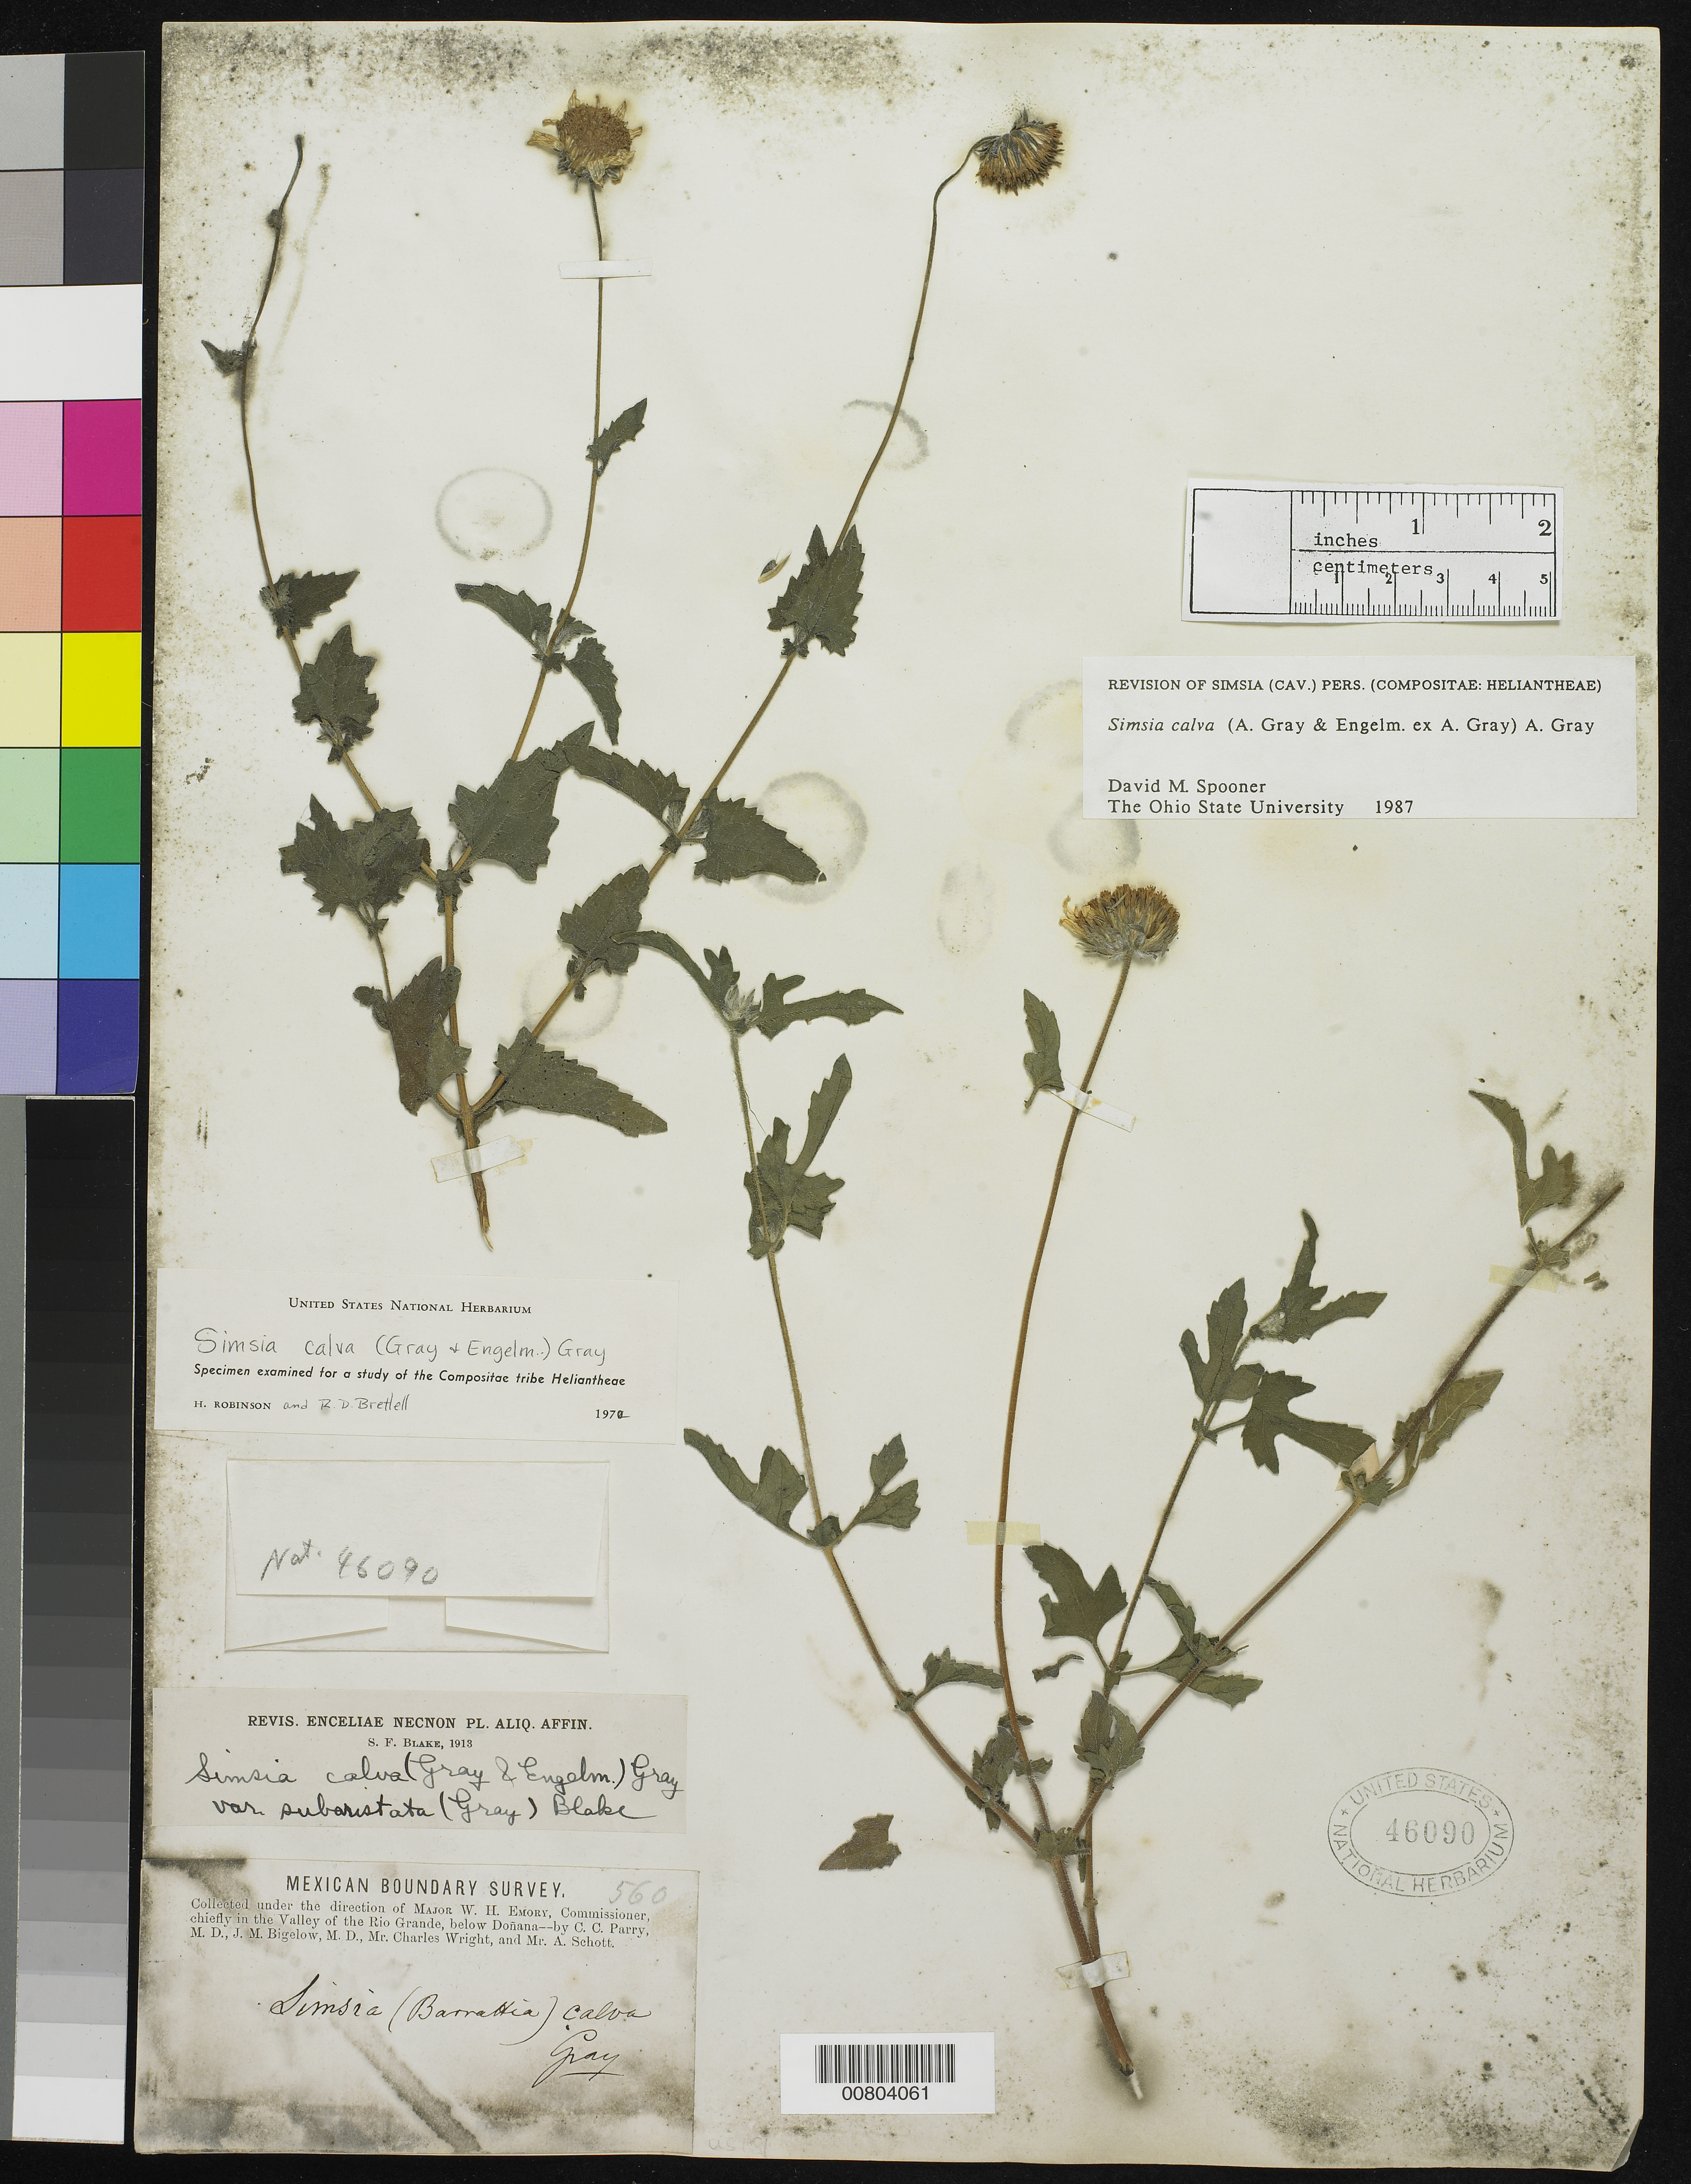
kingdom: Plantae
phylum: Tracheophyta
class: Magnoliopsida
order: Asterales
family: Asteraceae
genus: Simsia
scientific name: Simsia calva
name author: A. Gray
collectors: C. C. Parry, J. M. Bigelow, C. Wright & A. C. V. Schott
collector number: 560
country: United States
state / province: New Mexico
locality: Valley of the Rio Grande, below Doñana, New Mexico.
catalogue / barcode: US 46090